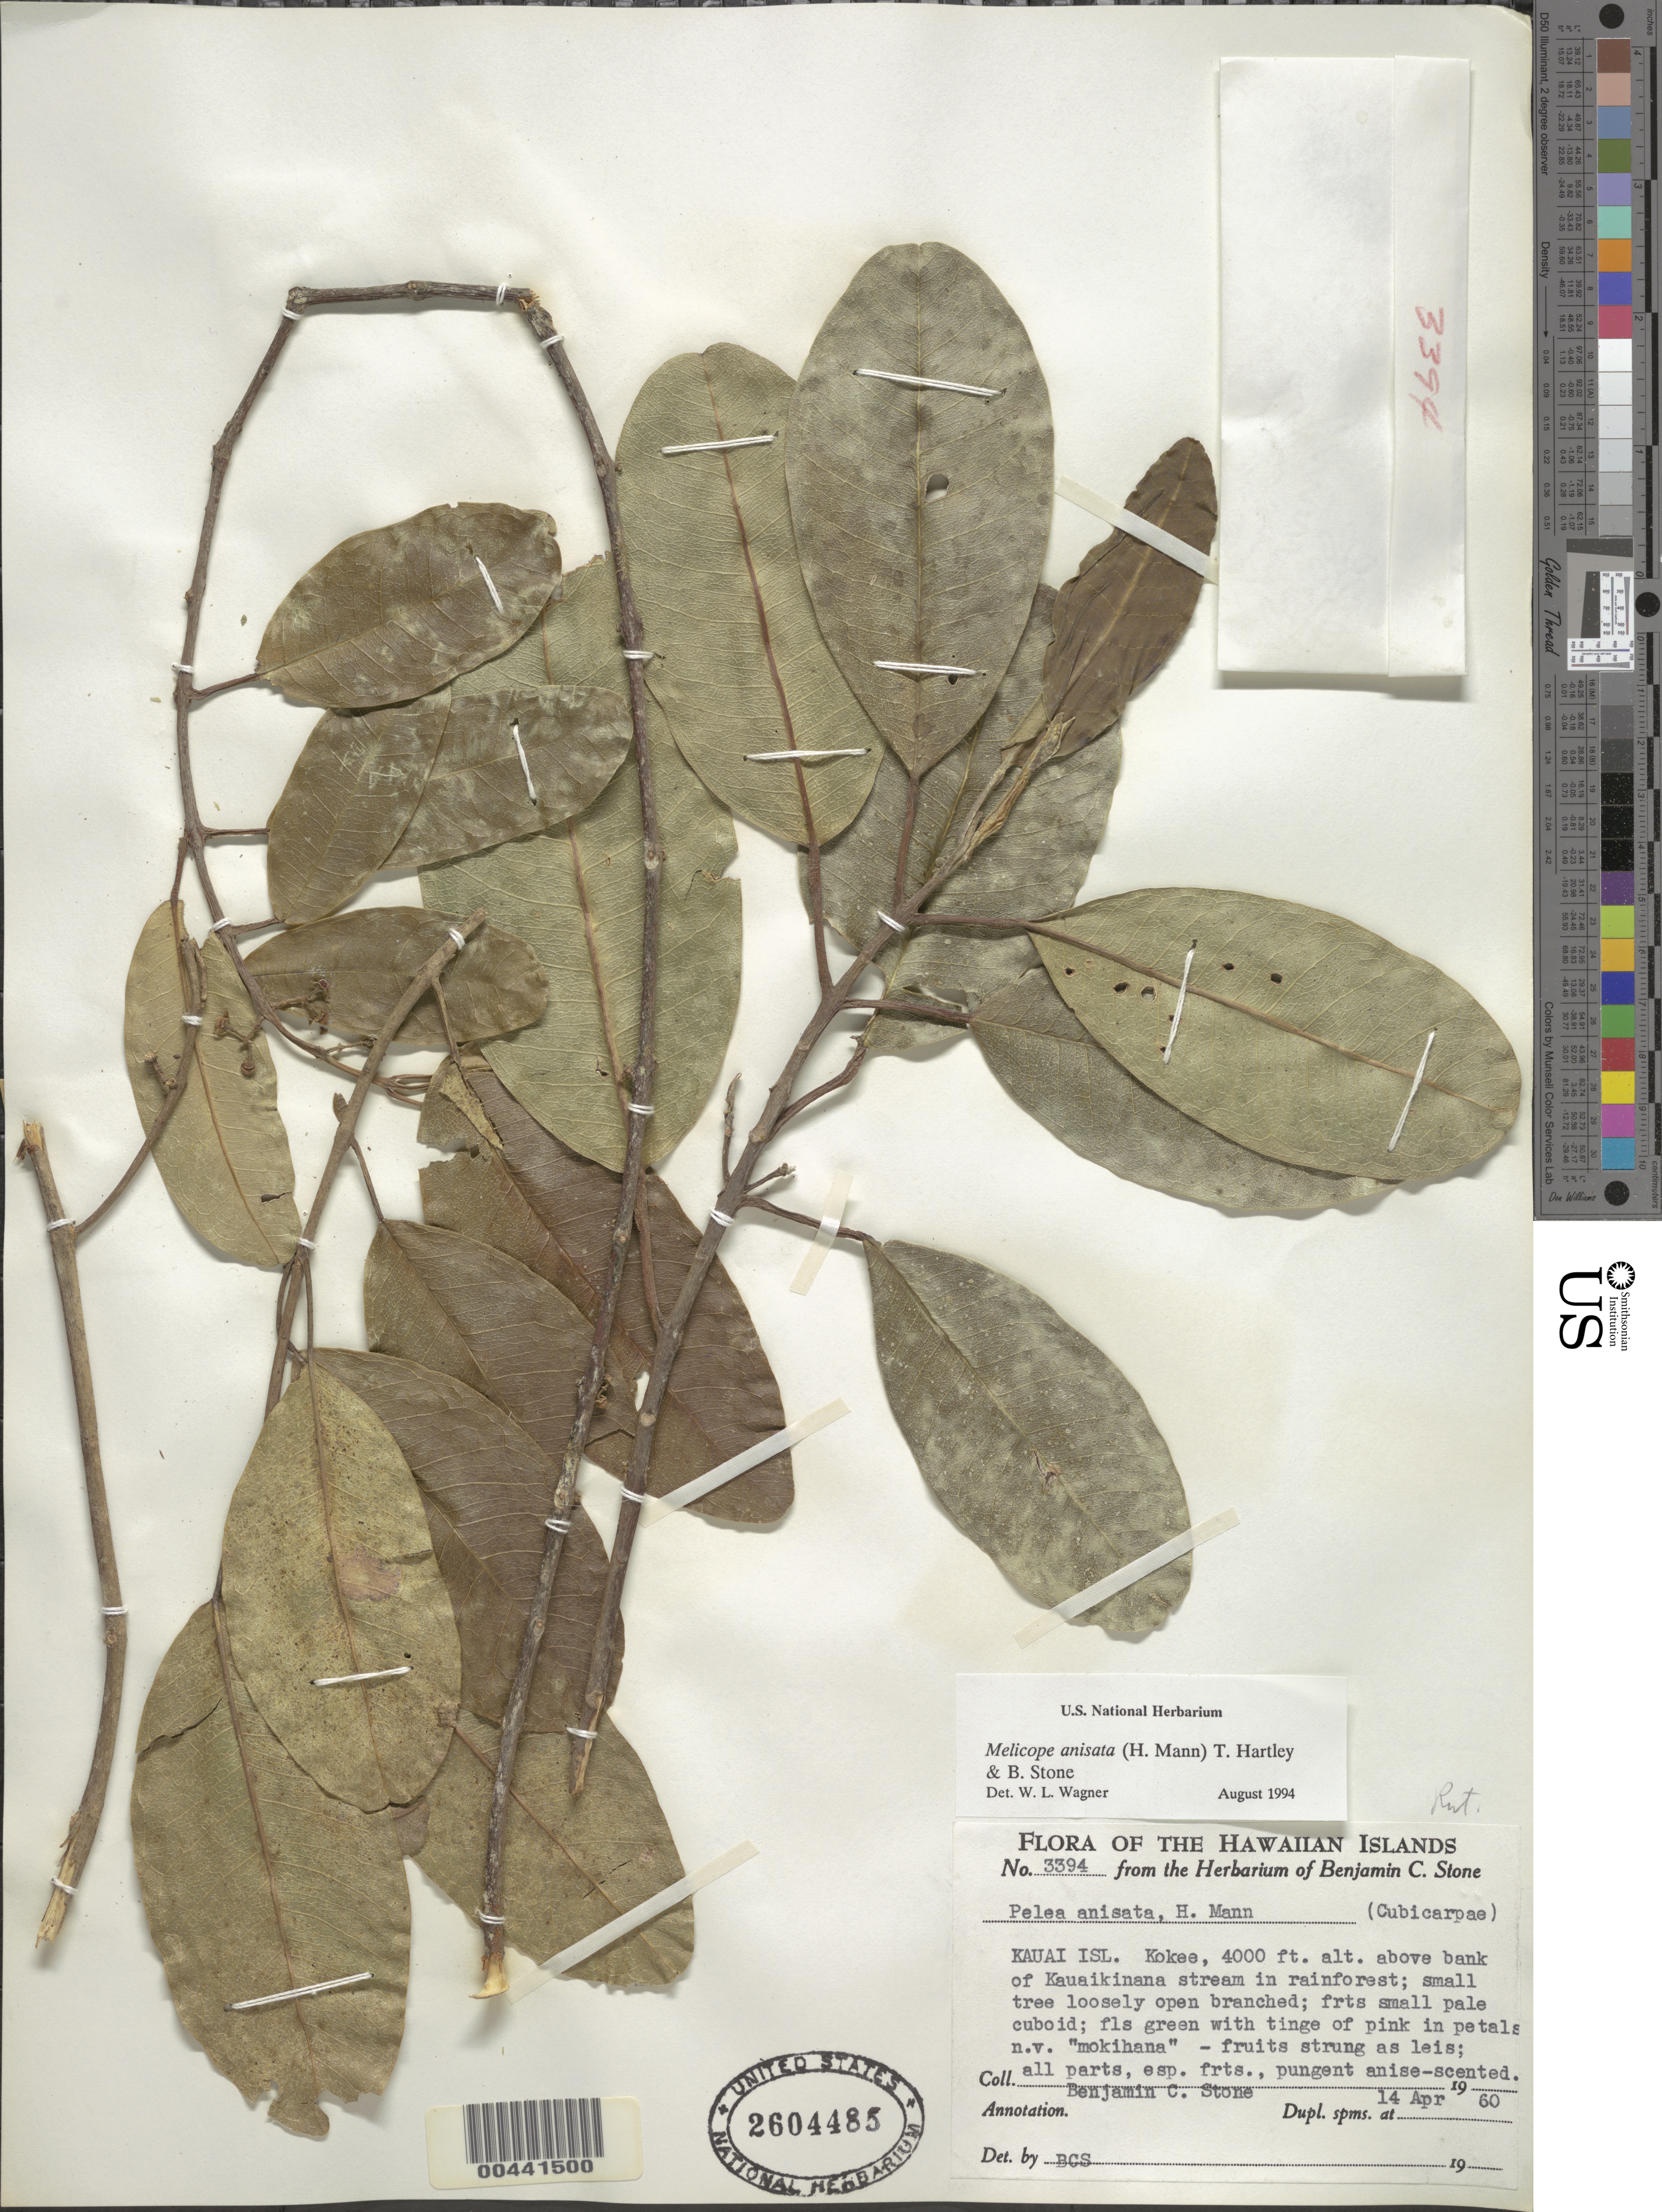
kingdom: Plantae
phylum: Tracheophyta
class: Magnoliopsida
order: Sapindales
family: Rutaceae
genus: Melicope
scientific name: Melicope anisata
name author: (H. Mann) T.G. Hartley & B.C. Stone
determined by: Wagner, W. L., (BOT), Smithsonian Institution - National Museum of Natural History (UNITED STATES)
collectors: B. C. Stone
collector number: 3394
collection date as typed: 14 Apr 1960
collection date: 1960-04-14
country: United States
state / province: Hawaii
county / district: Kauai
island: Kaua'i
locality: Kokee, above bank of Kauaikinana stream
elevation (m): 1219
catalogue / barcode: US 2604485